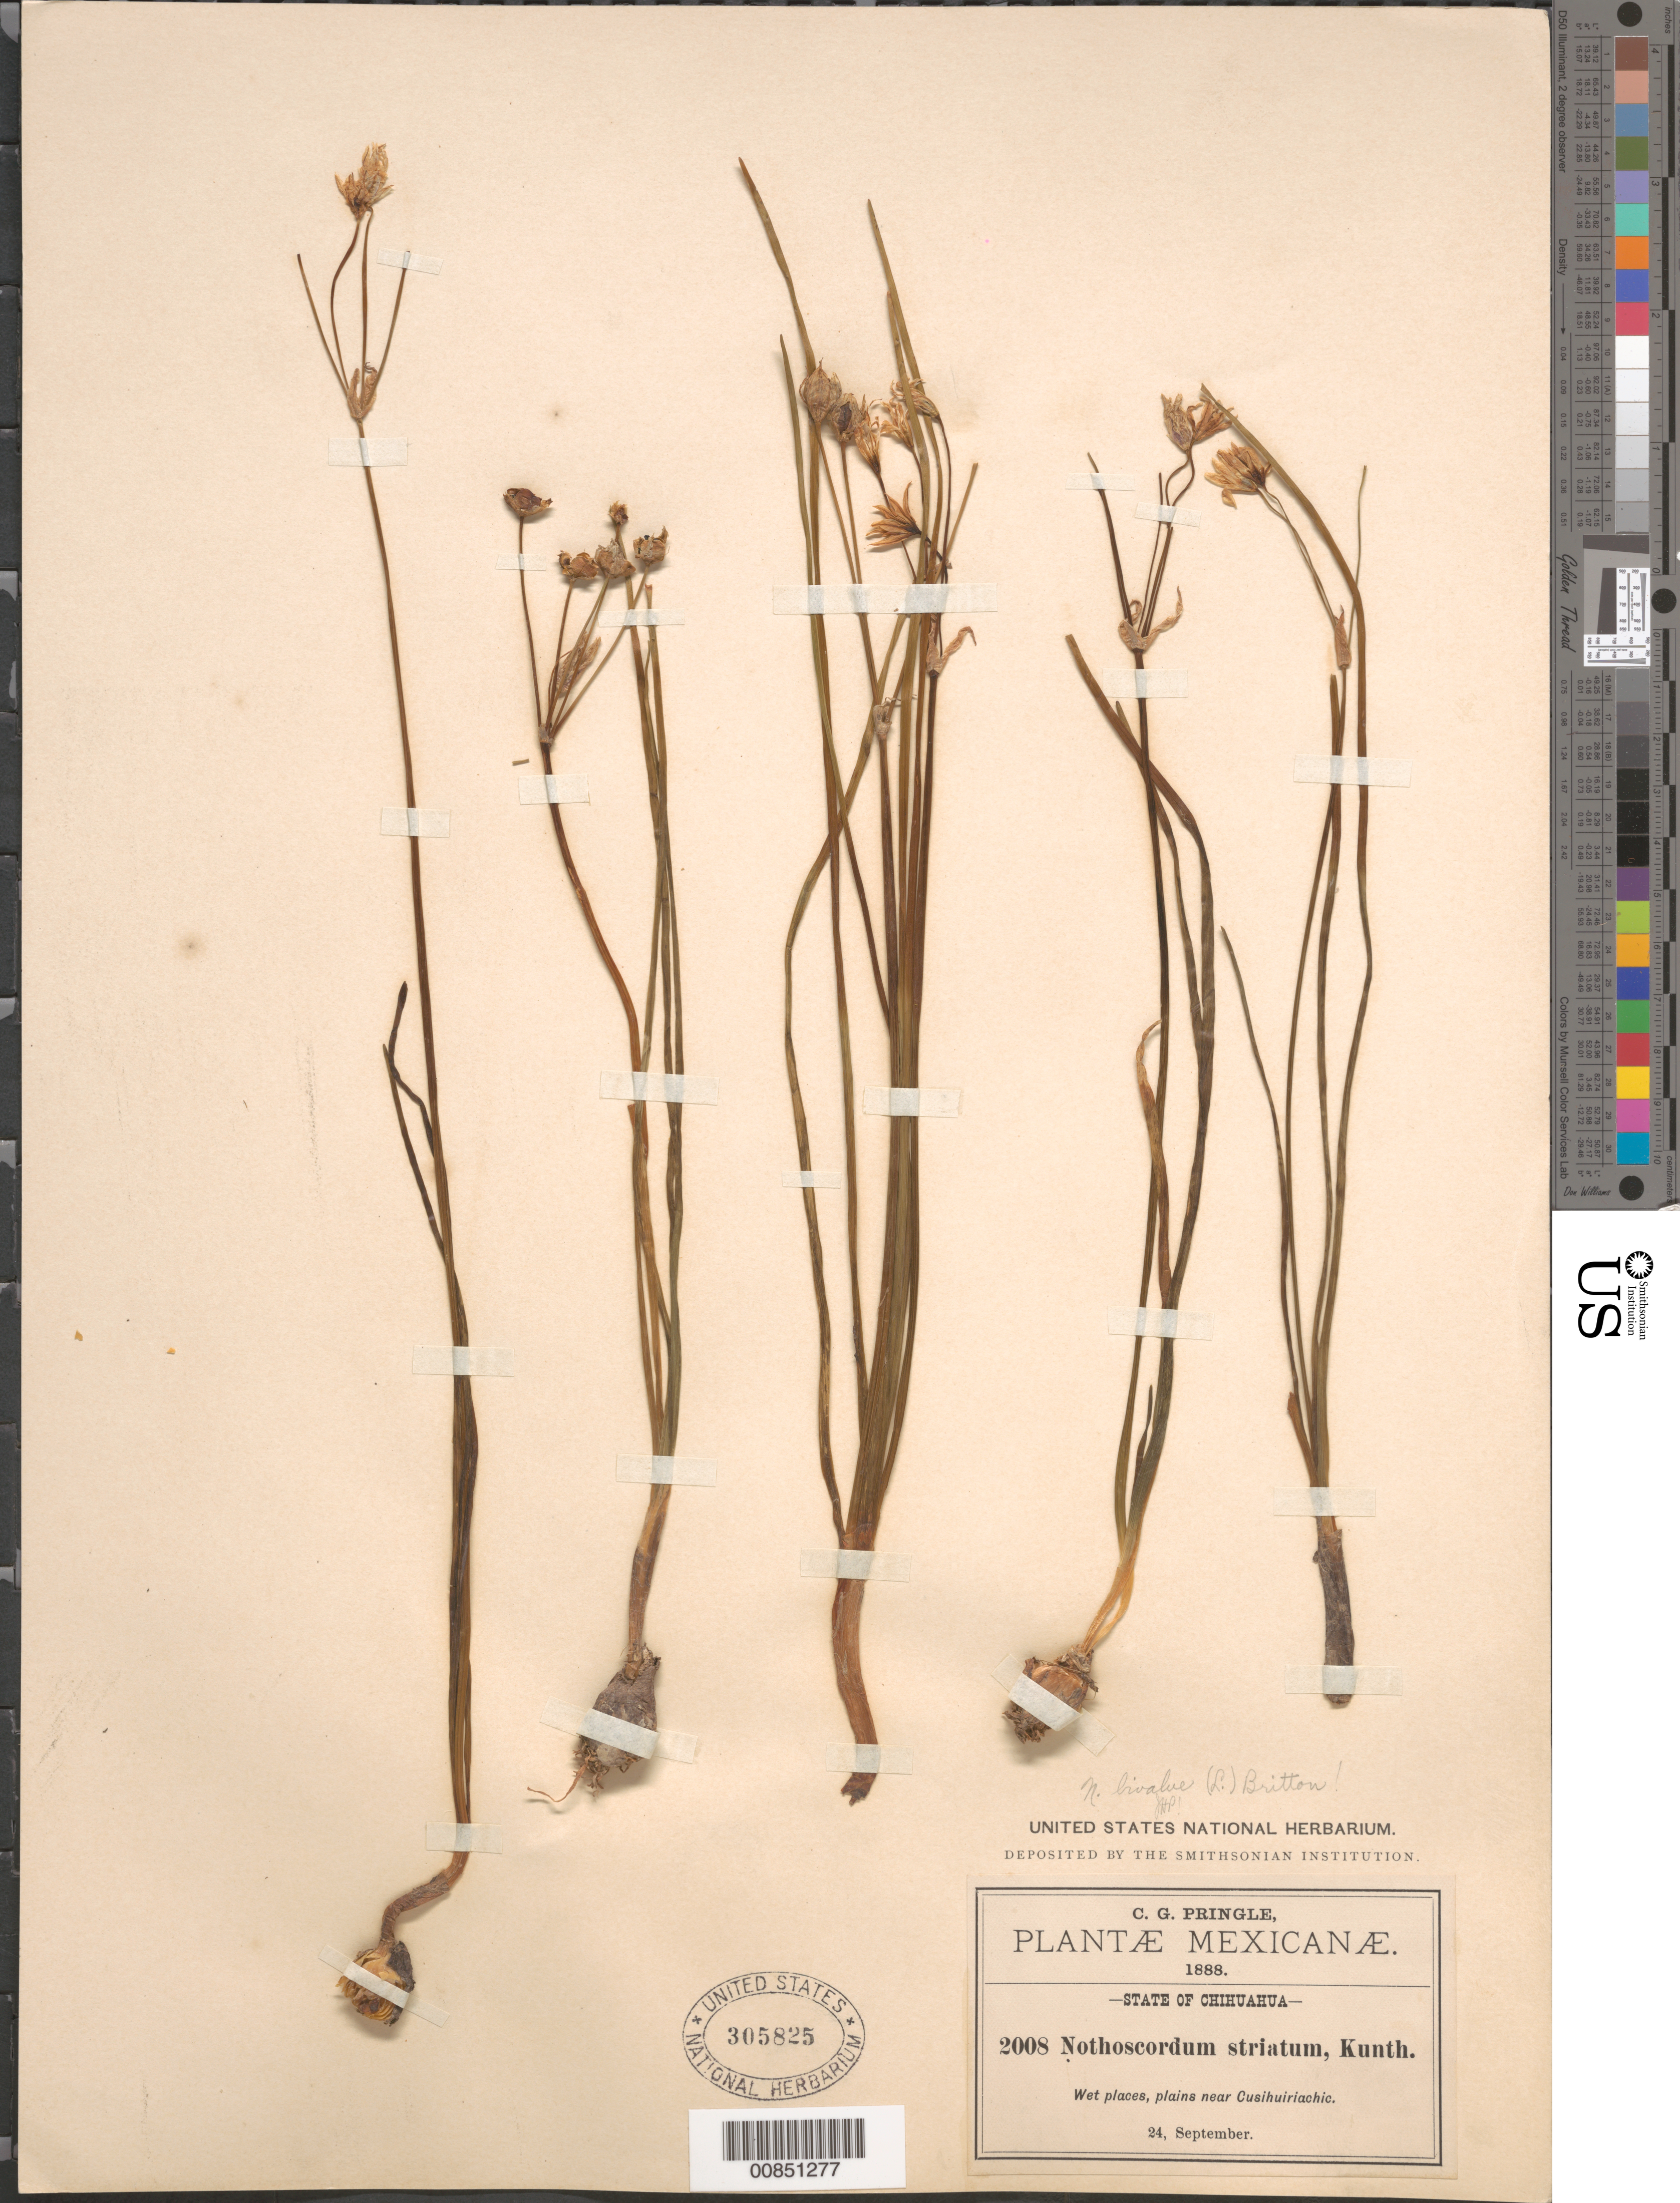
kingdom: Plantae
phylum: Tracheophyta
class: Liliopsida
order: Asparagales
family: Amaryllidaceae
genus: Nothoscordum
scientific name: Nothoscordum bivalve var. bivalve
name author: (L.) Britton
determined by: Strong, M. T., (US), Smithsonian Institution - National Museum of Natural History (UNITED STATES)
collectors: C. G. Pringle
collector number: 2008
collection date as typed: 24 Sep 1888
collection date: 1888-09-24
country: Mexico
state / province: Chihuahua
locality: Near Cusihuiriachic, Chihuahua.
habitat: Wet places, plains.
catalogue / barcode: US 305825